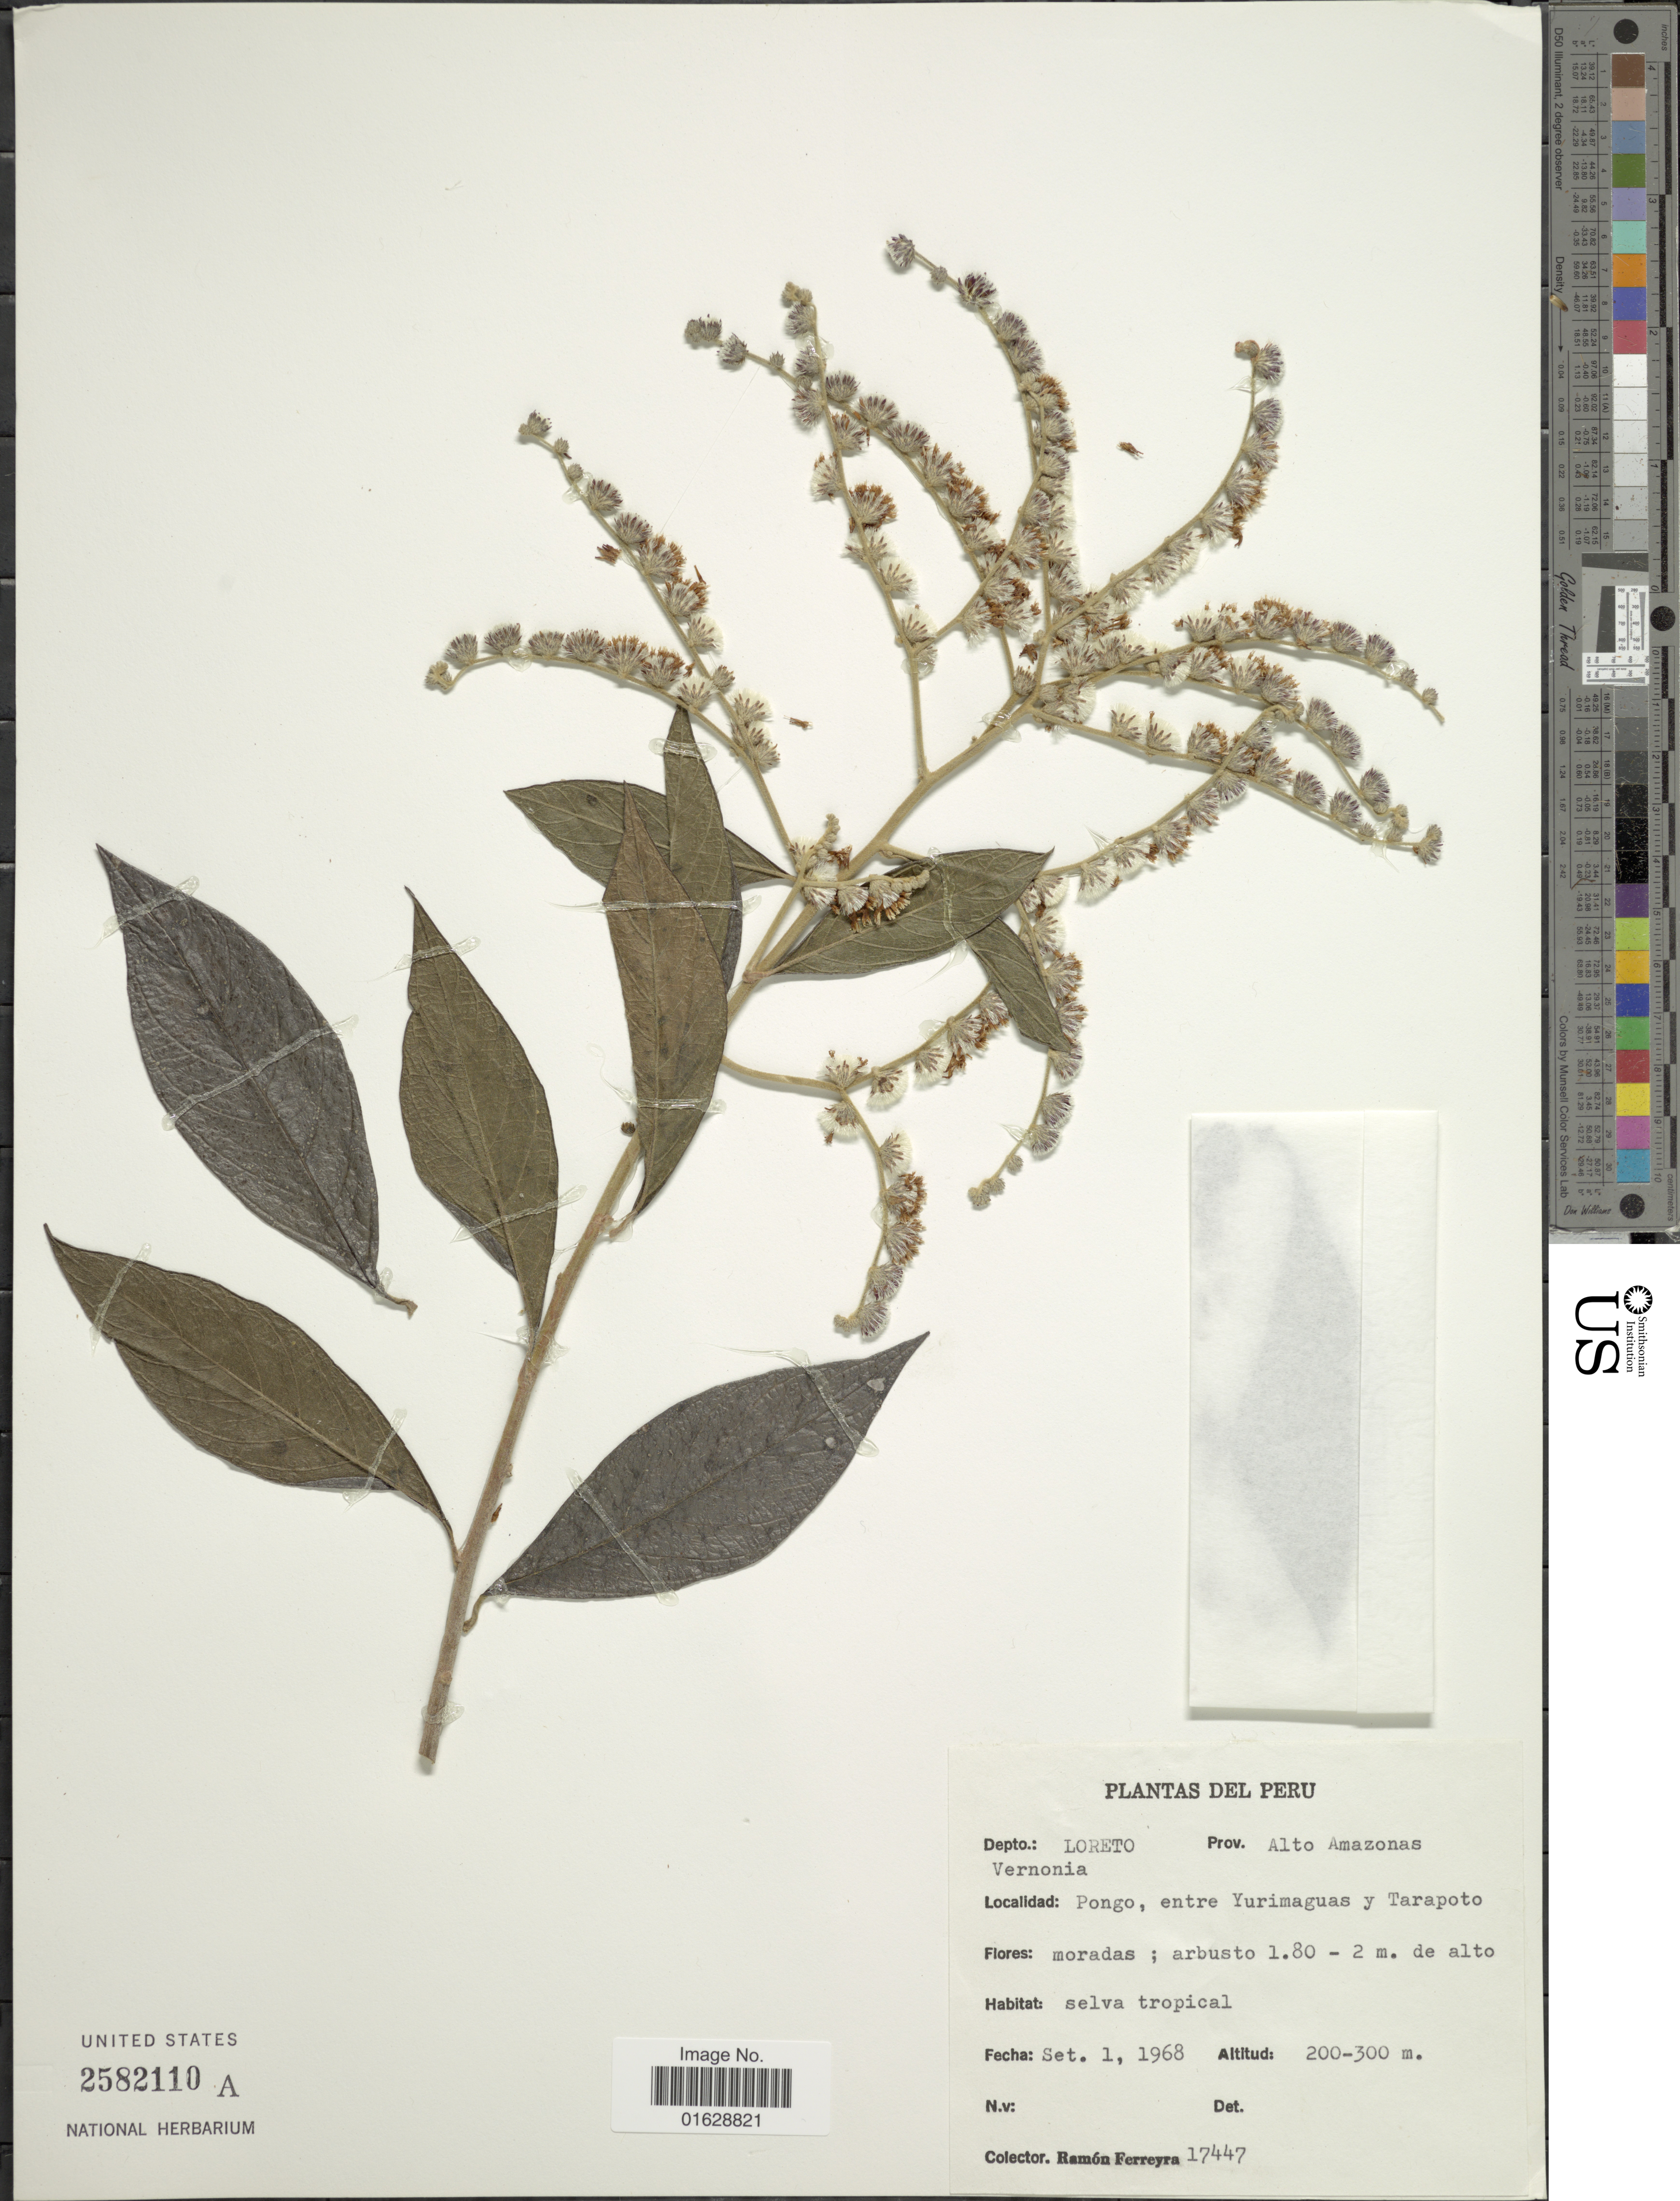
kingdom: Plantae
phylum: Tracheophyta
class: Magnoliopsida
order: Asterales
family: Asteraceae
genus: Lepidaploa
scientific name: Lepidaploa canescens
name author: (Kunth) H. Rob.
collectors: R. A. Ferreyra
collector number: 17447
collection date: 1968-09-01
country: Peru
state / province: Loreto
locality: Depto.: Loreto Vernonia. Prov. Alto Amazonas. Pongo, entre Yurimaguas y Tarapoto.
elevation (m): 200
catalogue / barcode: US 2582110A